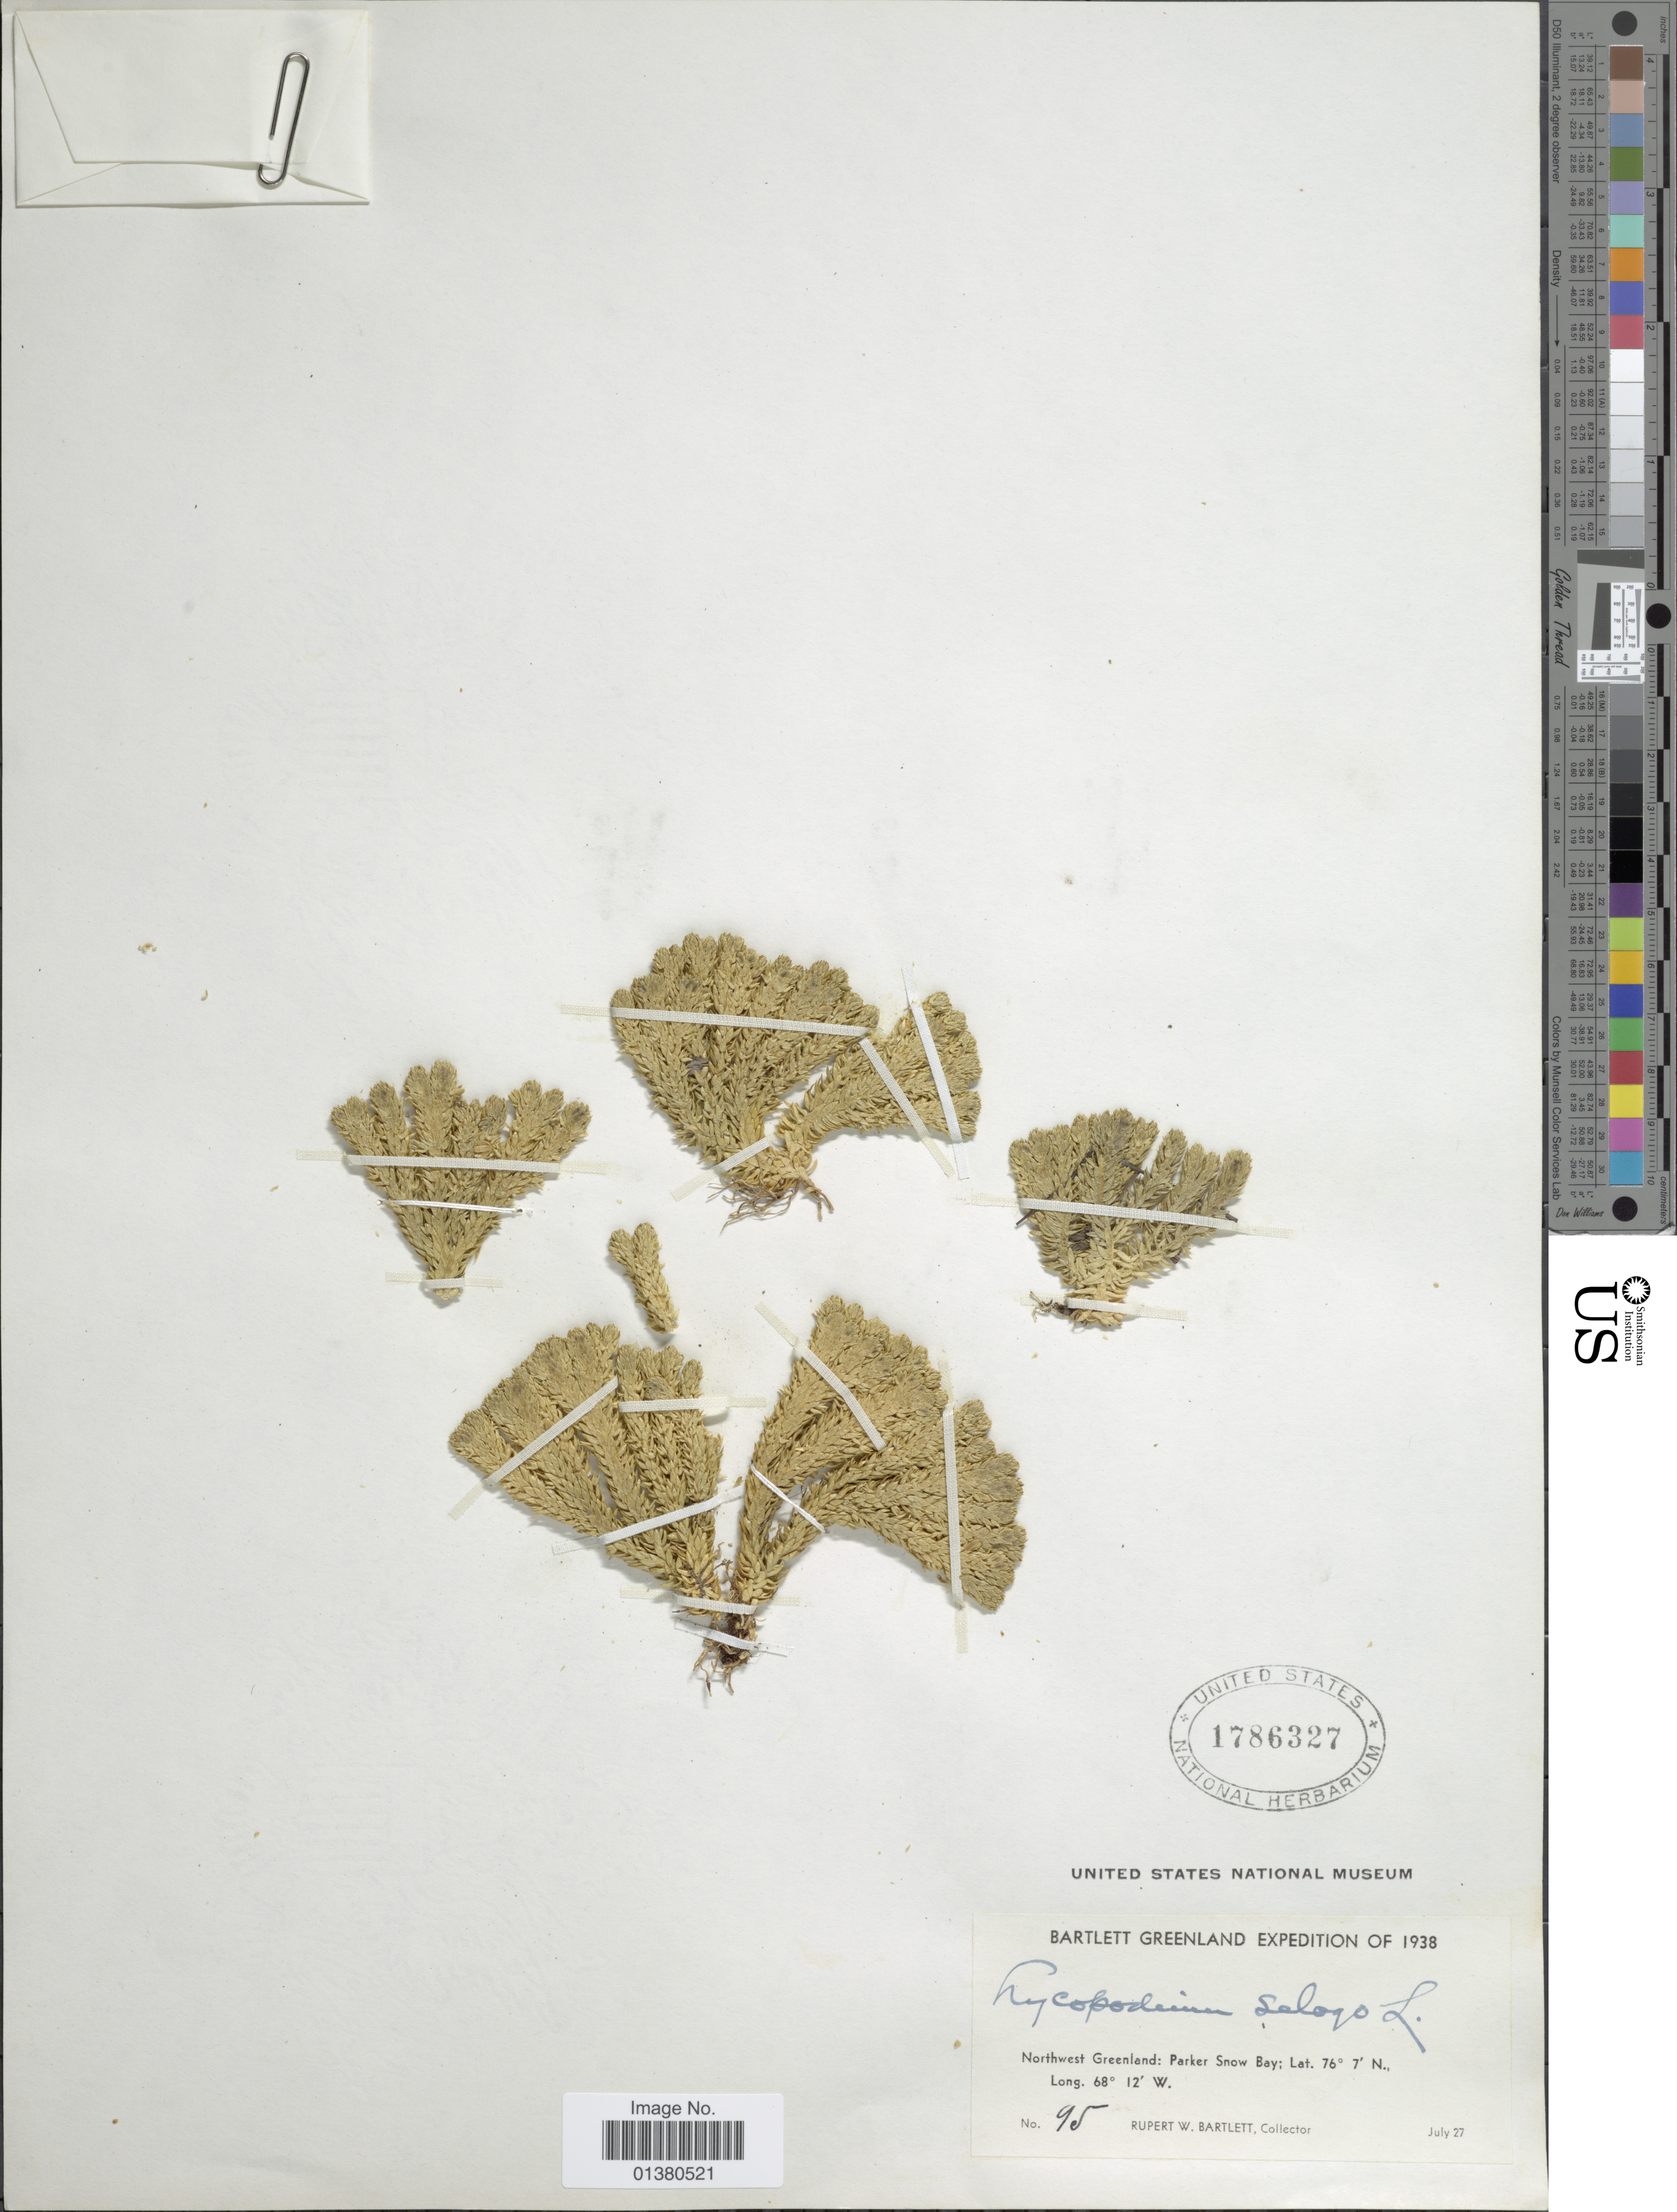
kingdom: Plantae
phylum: Tracheophyta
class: Lycopodiopsida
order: Lycopodiales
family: Lycopodiaceae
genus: Huperzia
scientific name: Huperzia selago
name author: (L.) Bernh. ex Schrank & Mart.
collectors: R. W. Bartlett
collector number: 95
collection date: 1938-07-27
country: Greenland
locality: Northwest Greenland: parker Snow Bay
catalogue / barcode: US 1786327